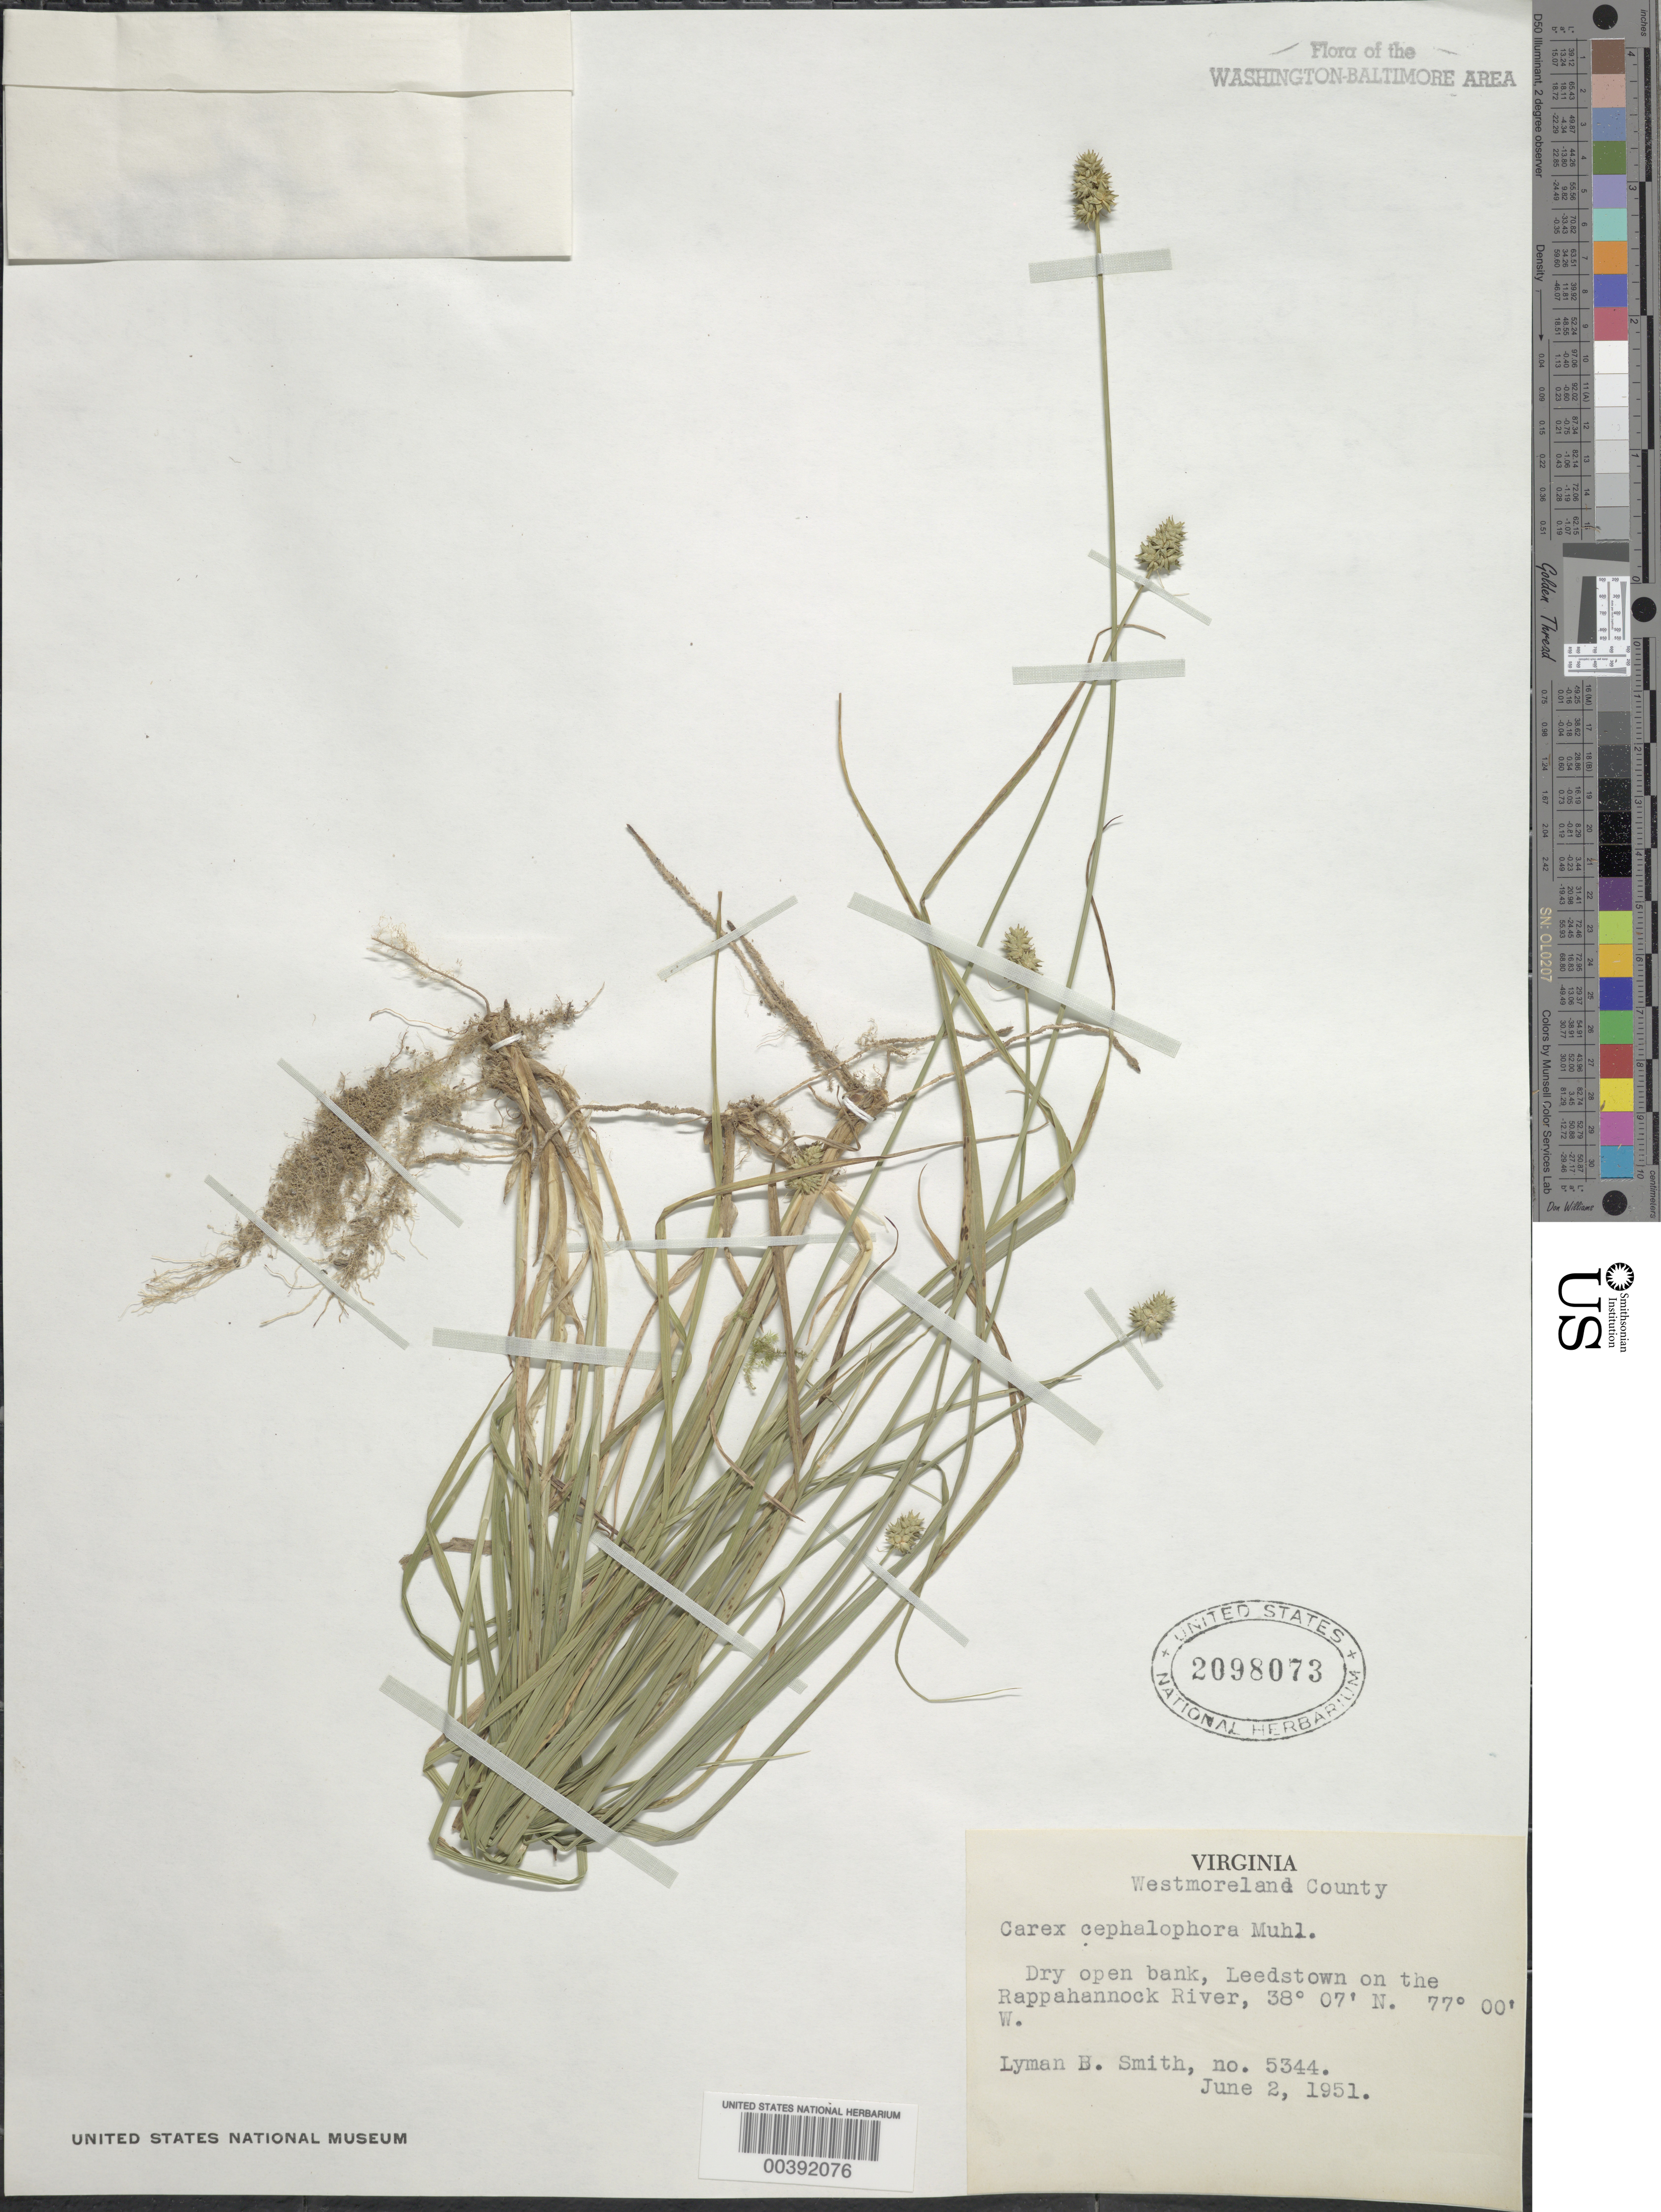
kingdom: Plantae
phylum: Tracheophyta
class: Liliopsida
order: Poales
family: Cyperaceae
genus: Carex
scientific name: Carex cephalophora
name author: Muhl. ex Willd.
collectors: L. Smith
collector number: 5344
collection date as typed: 02 Jun 1951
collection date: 1951-06-02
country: United States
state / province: Virginia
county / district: Westmoreland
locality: Leedstown, Rappahannock River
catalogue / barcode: US 2098073